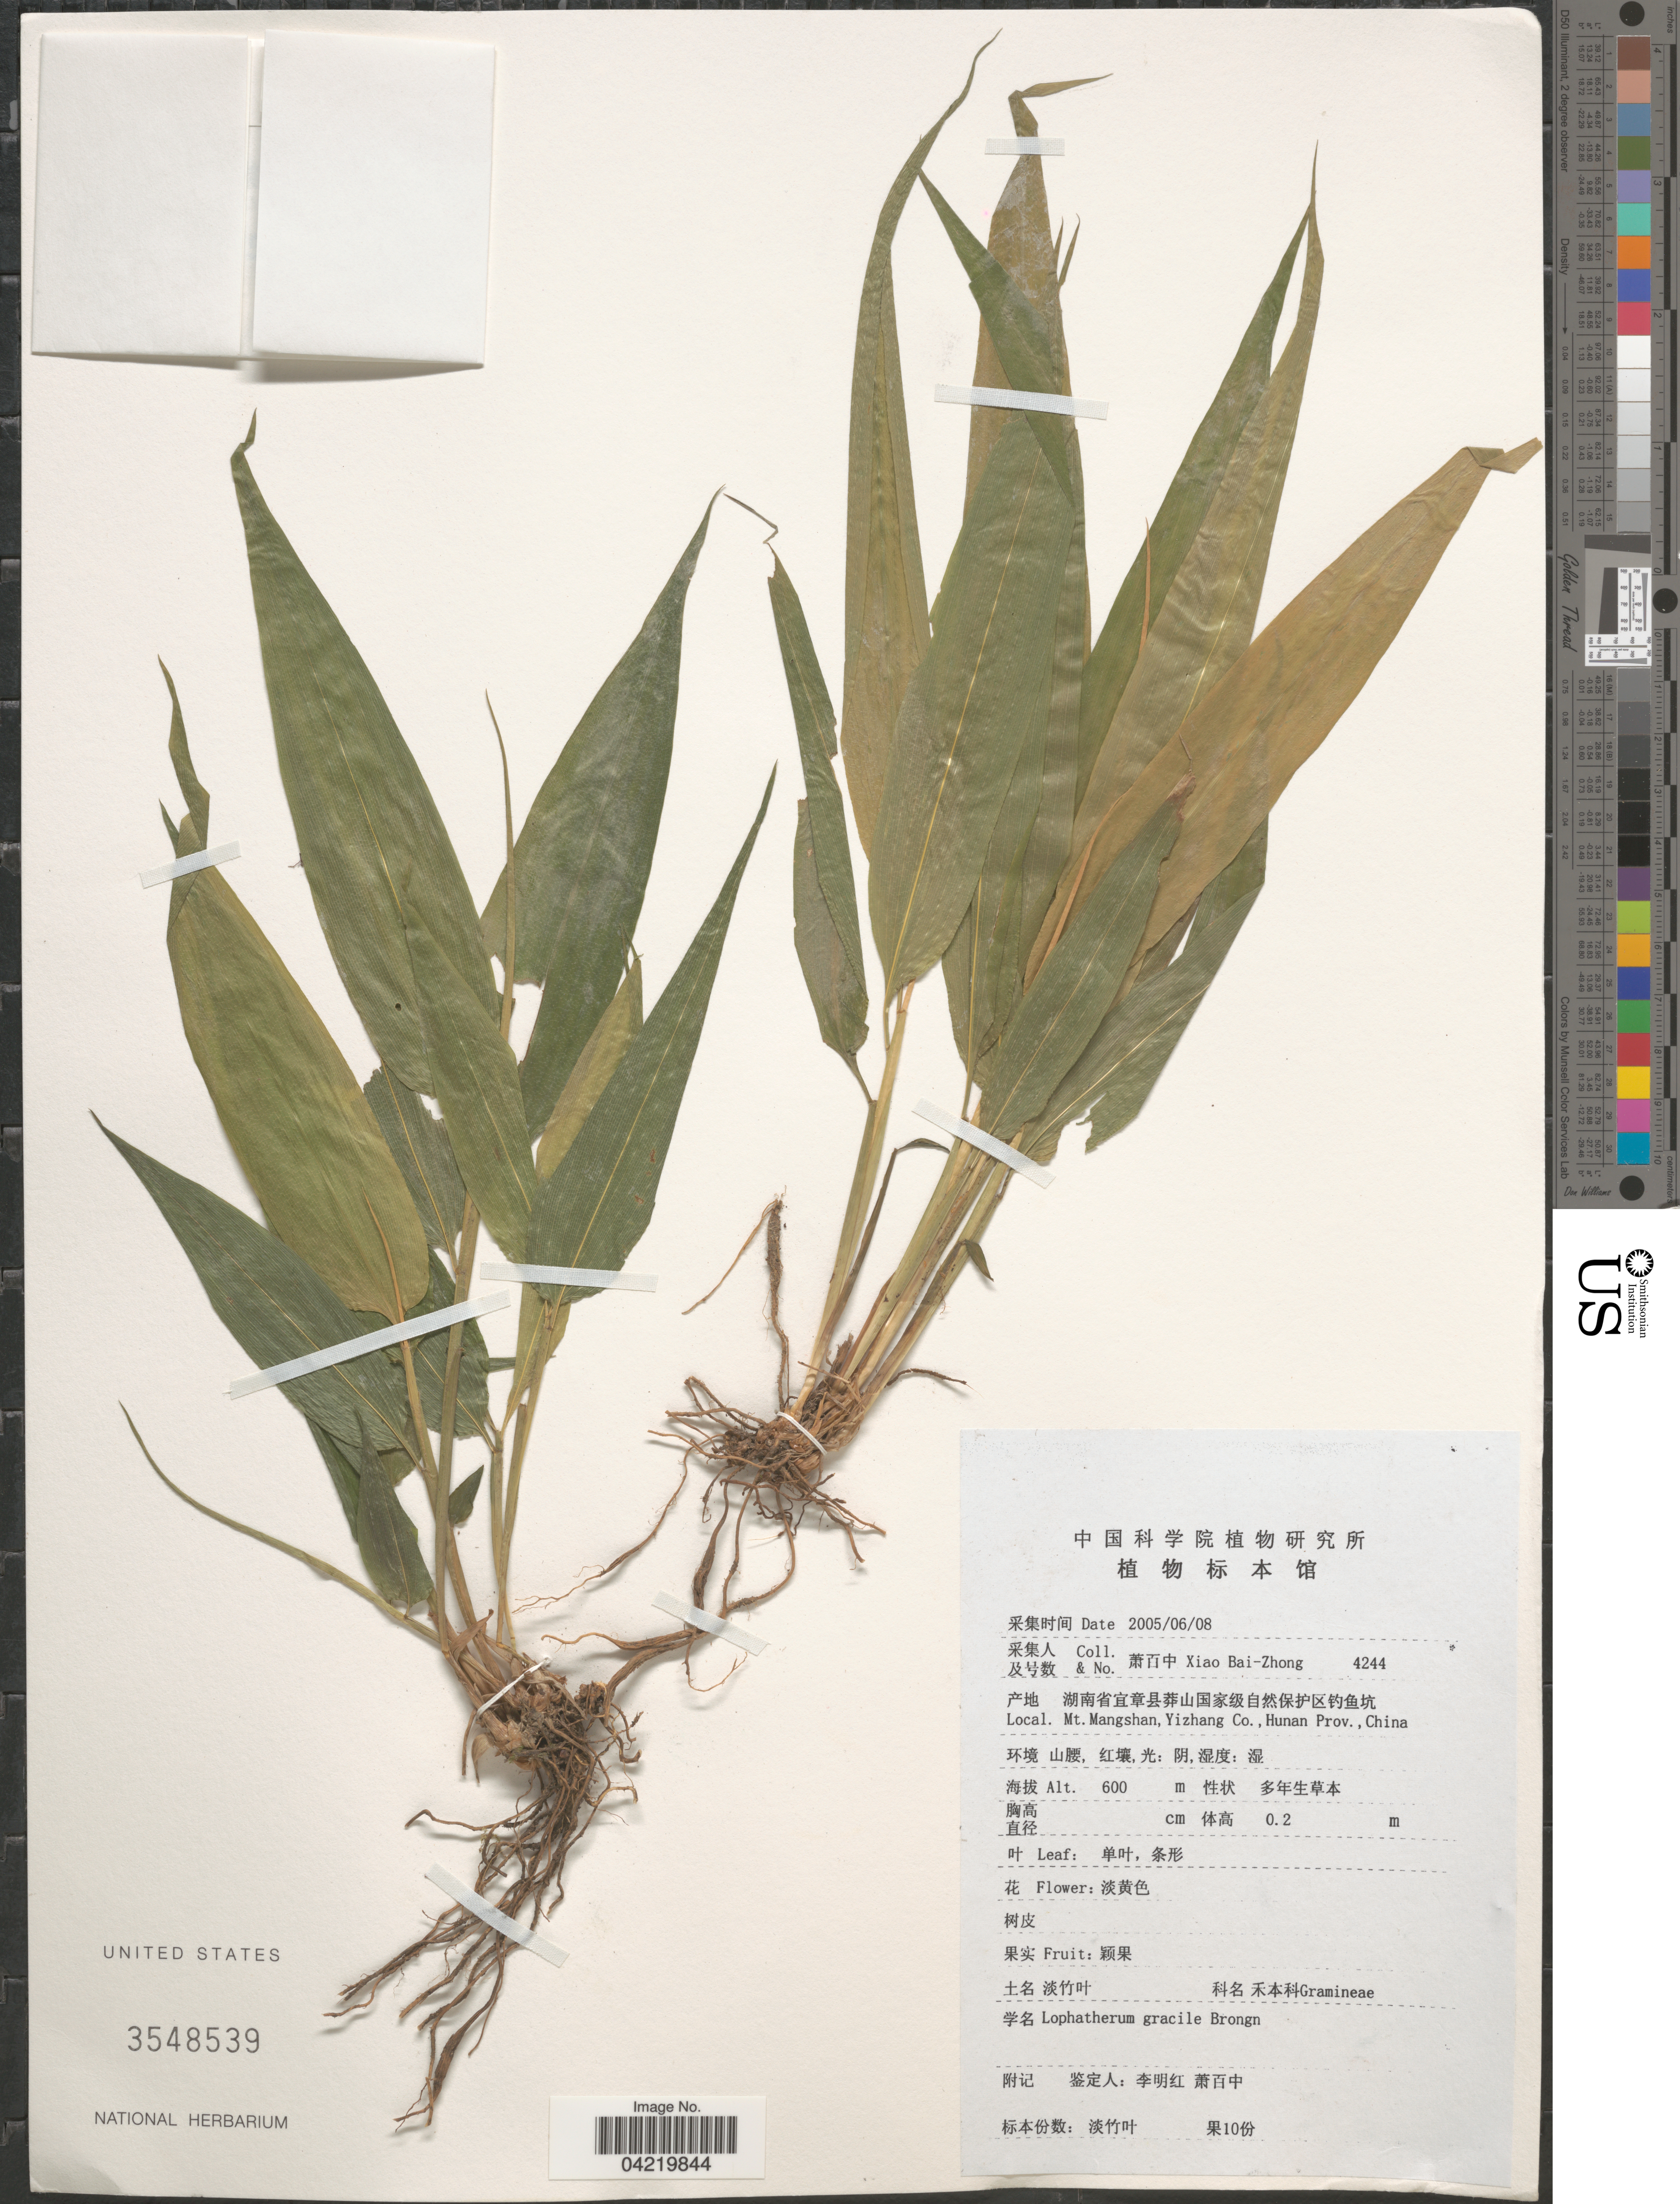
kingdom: Plantae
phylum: Tracheophyta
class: Liliopsida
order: Poales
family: Poaceae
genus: Lophatherum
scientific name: Lophatherum gracile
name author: Brongn.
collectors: B. Z. Xiao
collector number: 4244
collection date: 2005-06-08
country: China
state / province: Hunan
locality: Mt. Mangshan, Yizhang Co. X.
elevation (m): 600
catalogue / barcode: US 3548539